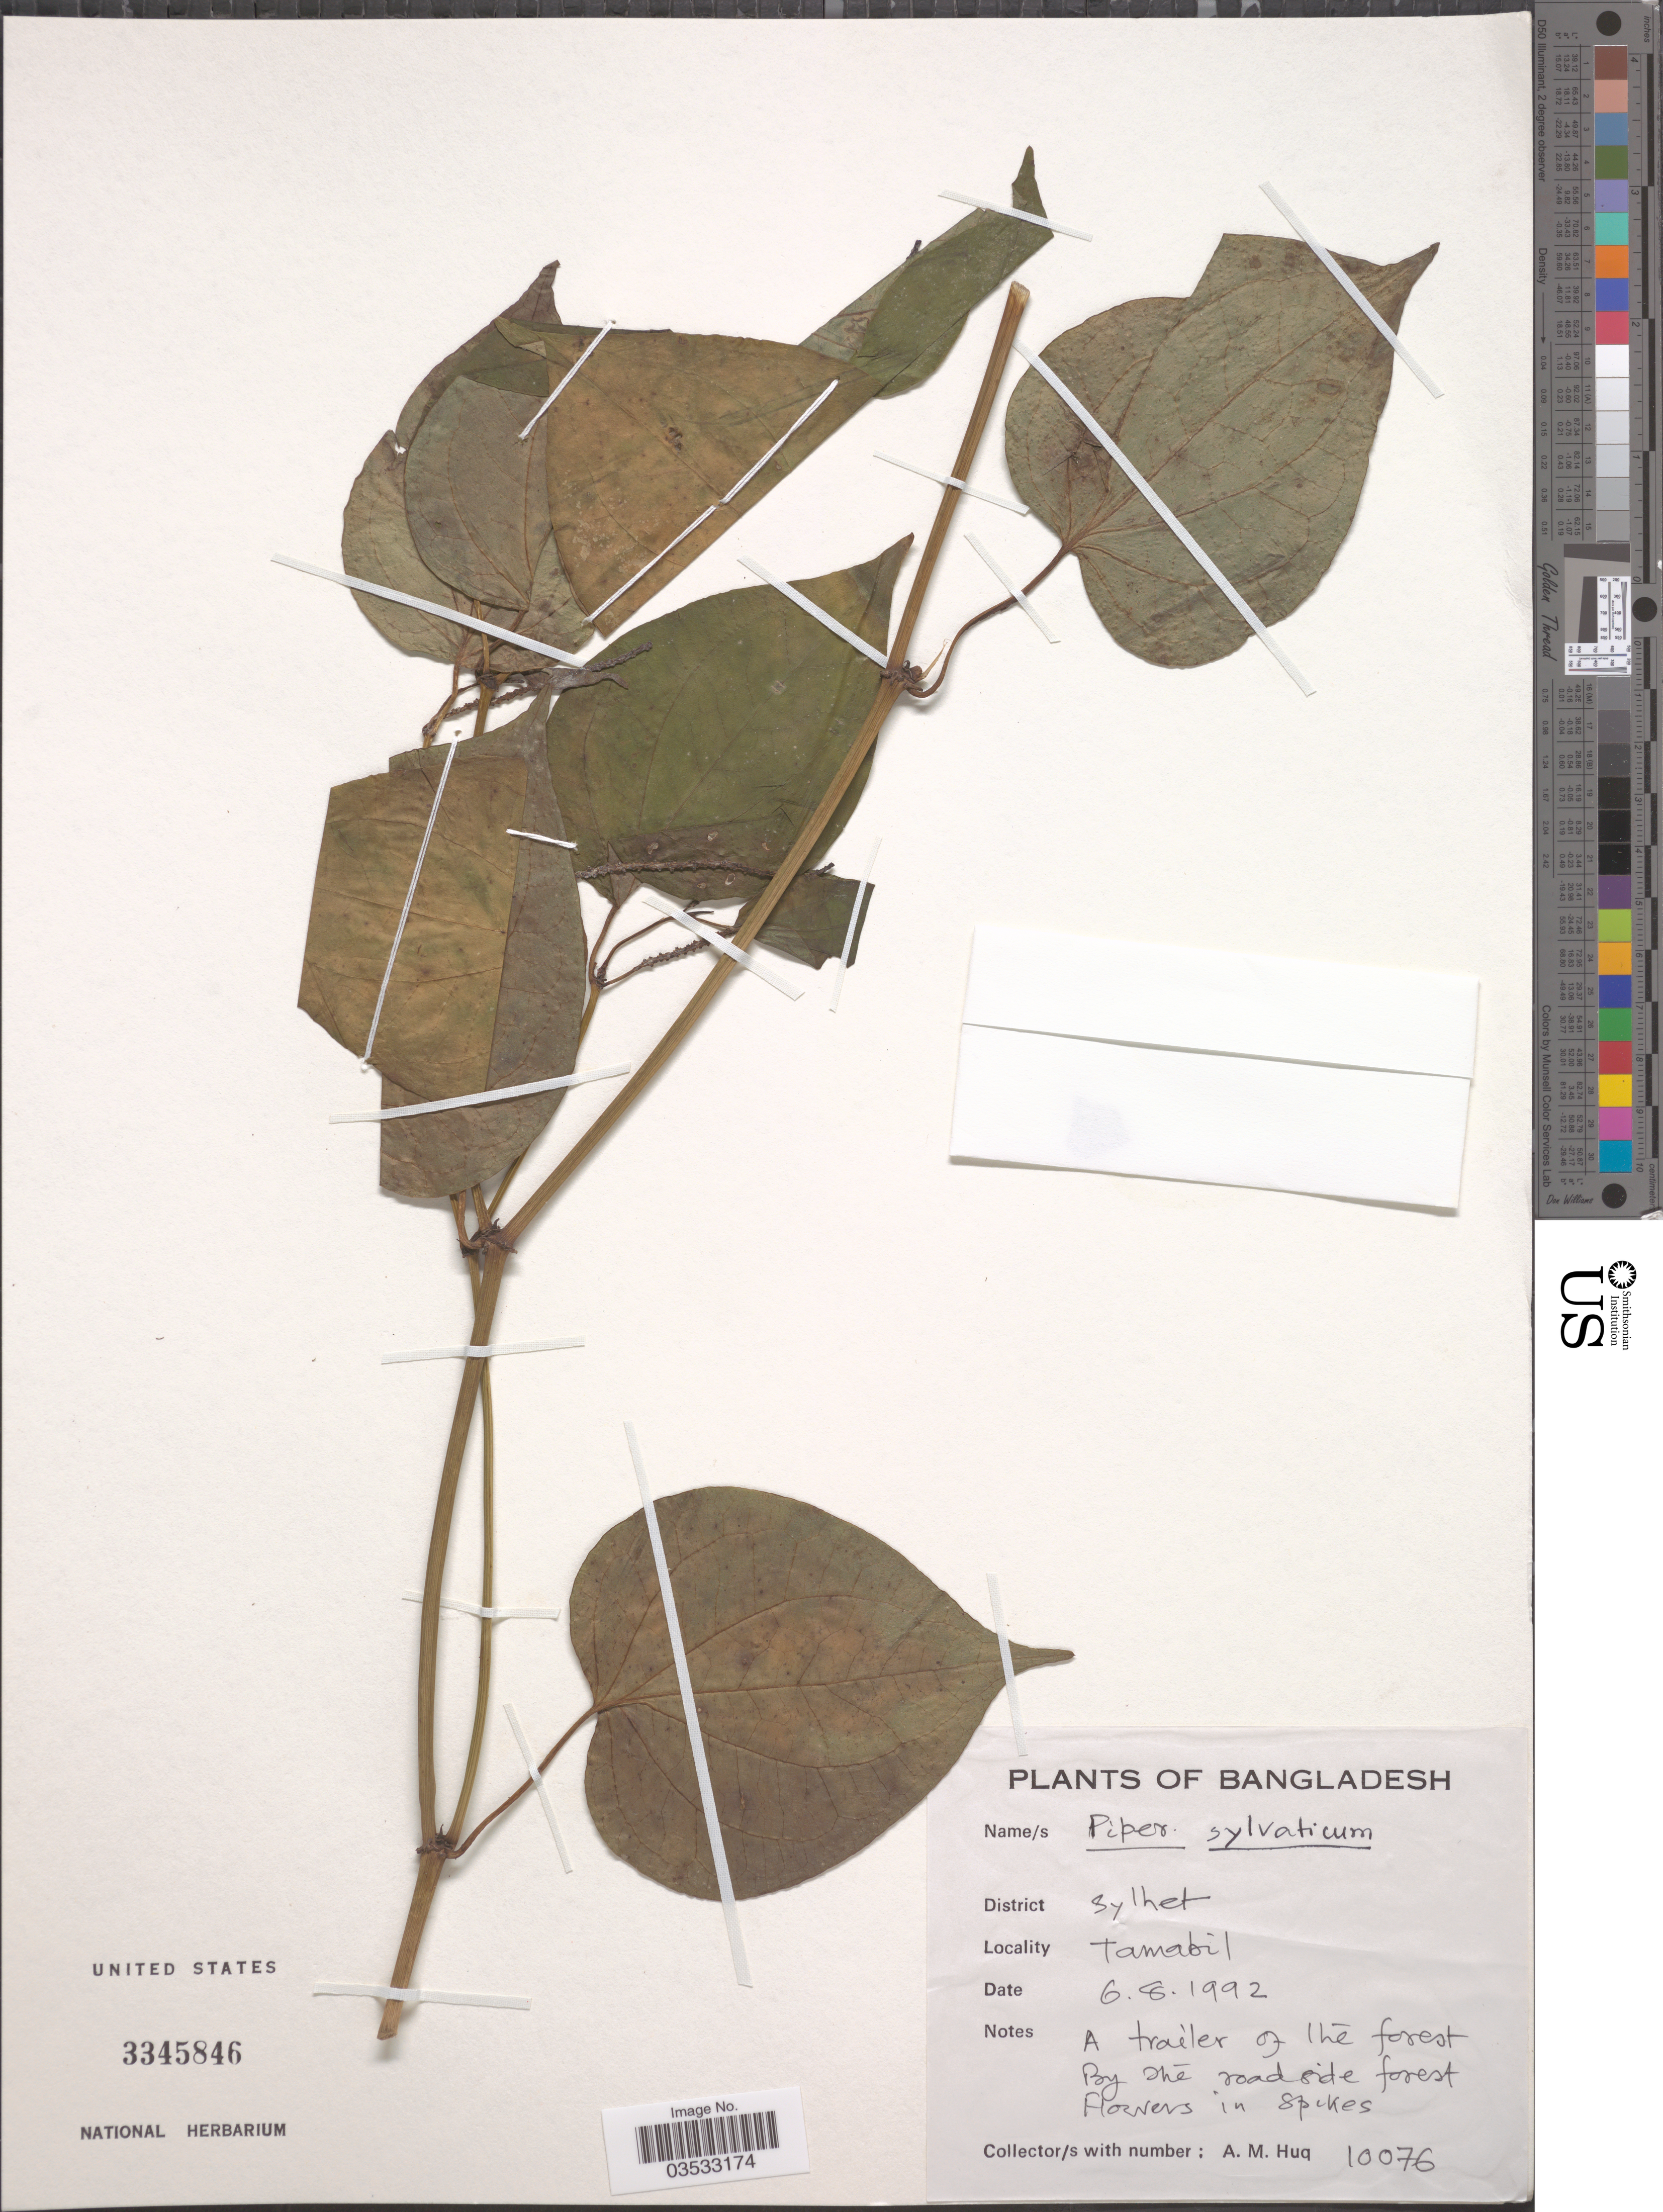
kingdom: Plantae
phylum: Tracheophyta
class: Magnoliopsida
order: Piperales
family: Piperaceae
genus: Piper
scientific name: Piper sylvaticum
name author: Roxb.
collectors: A. M. Huq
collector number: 10076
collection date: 1992-08-06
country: Bangladesh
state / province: Sylhet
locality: District Sylhet, Tamabi.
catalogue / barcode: US 3345846